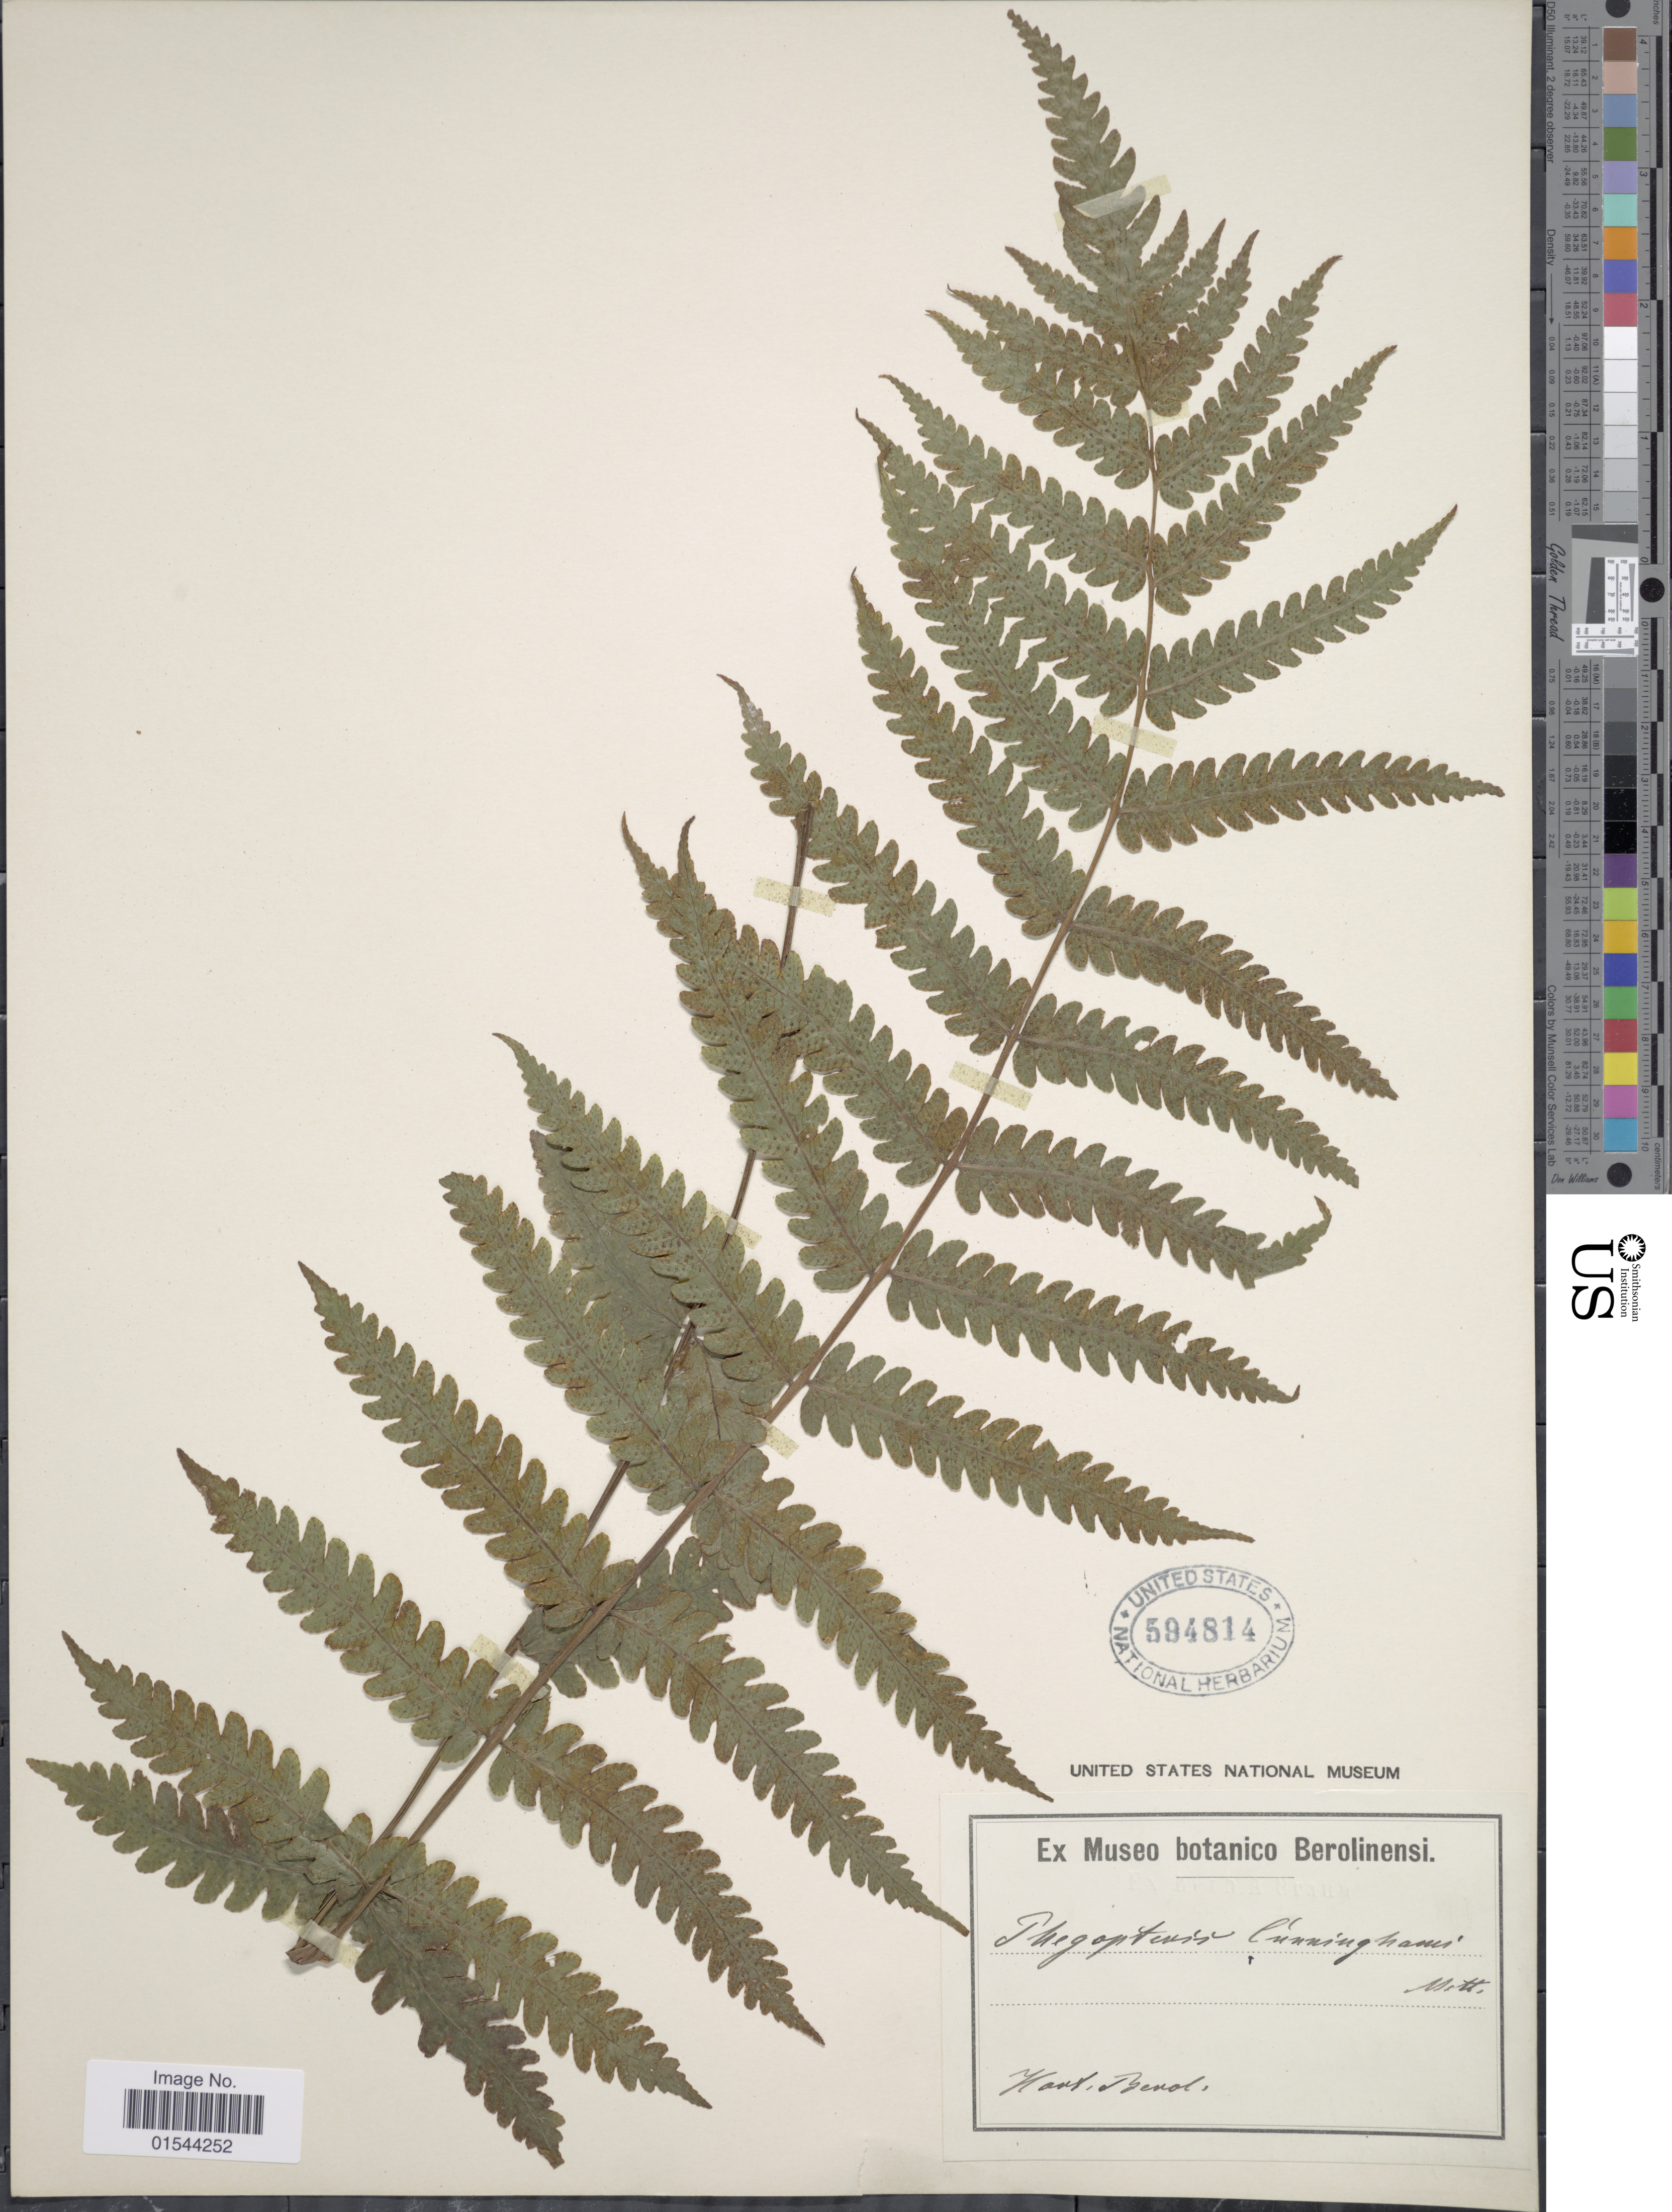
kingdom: Plantae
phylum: Tracheophyta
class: Polypodiopsida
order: Polypodiales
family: Thelypteridaceae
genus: Pneumatopteris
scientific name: Pneumatopteris pennigera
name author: (G. Forst.) Holttum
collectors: ex Museo Botanico Berolinensi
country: Germany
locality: Hort Berol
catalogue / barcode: US 594814